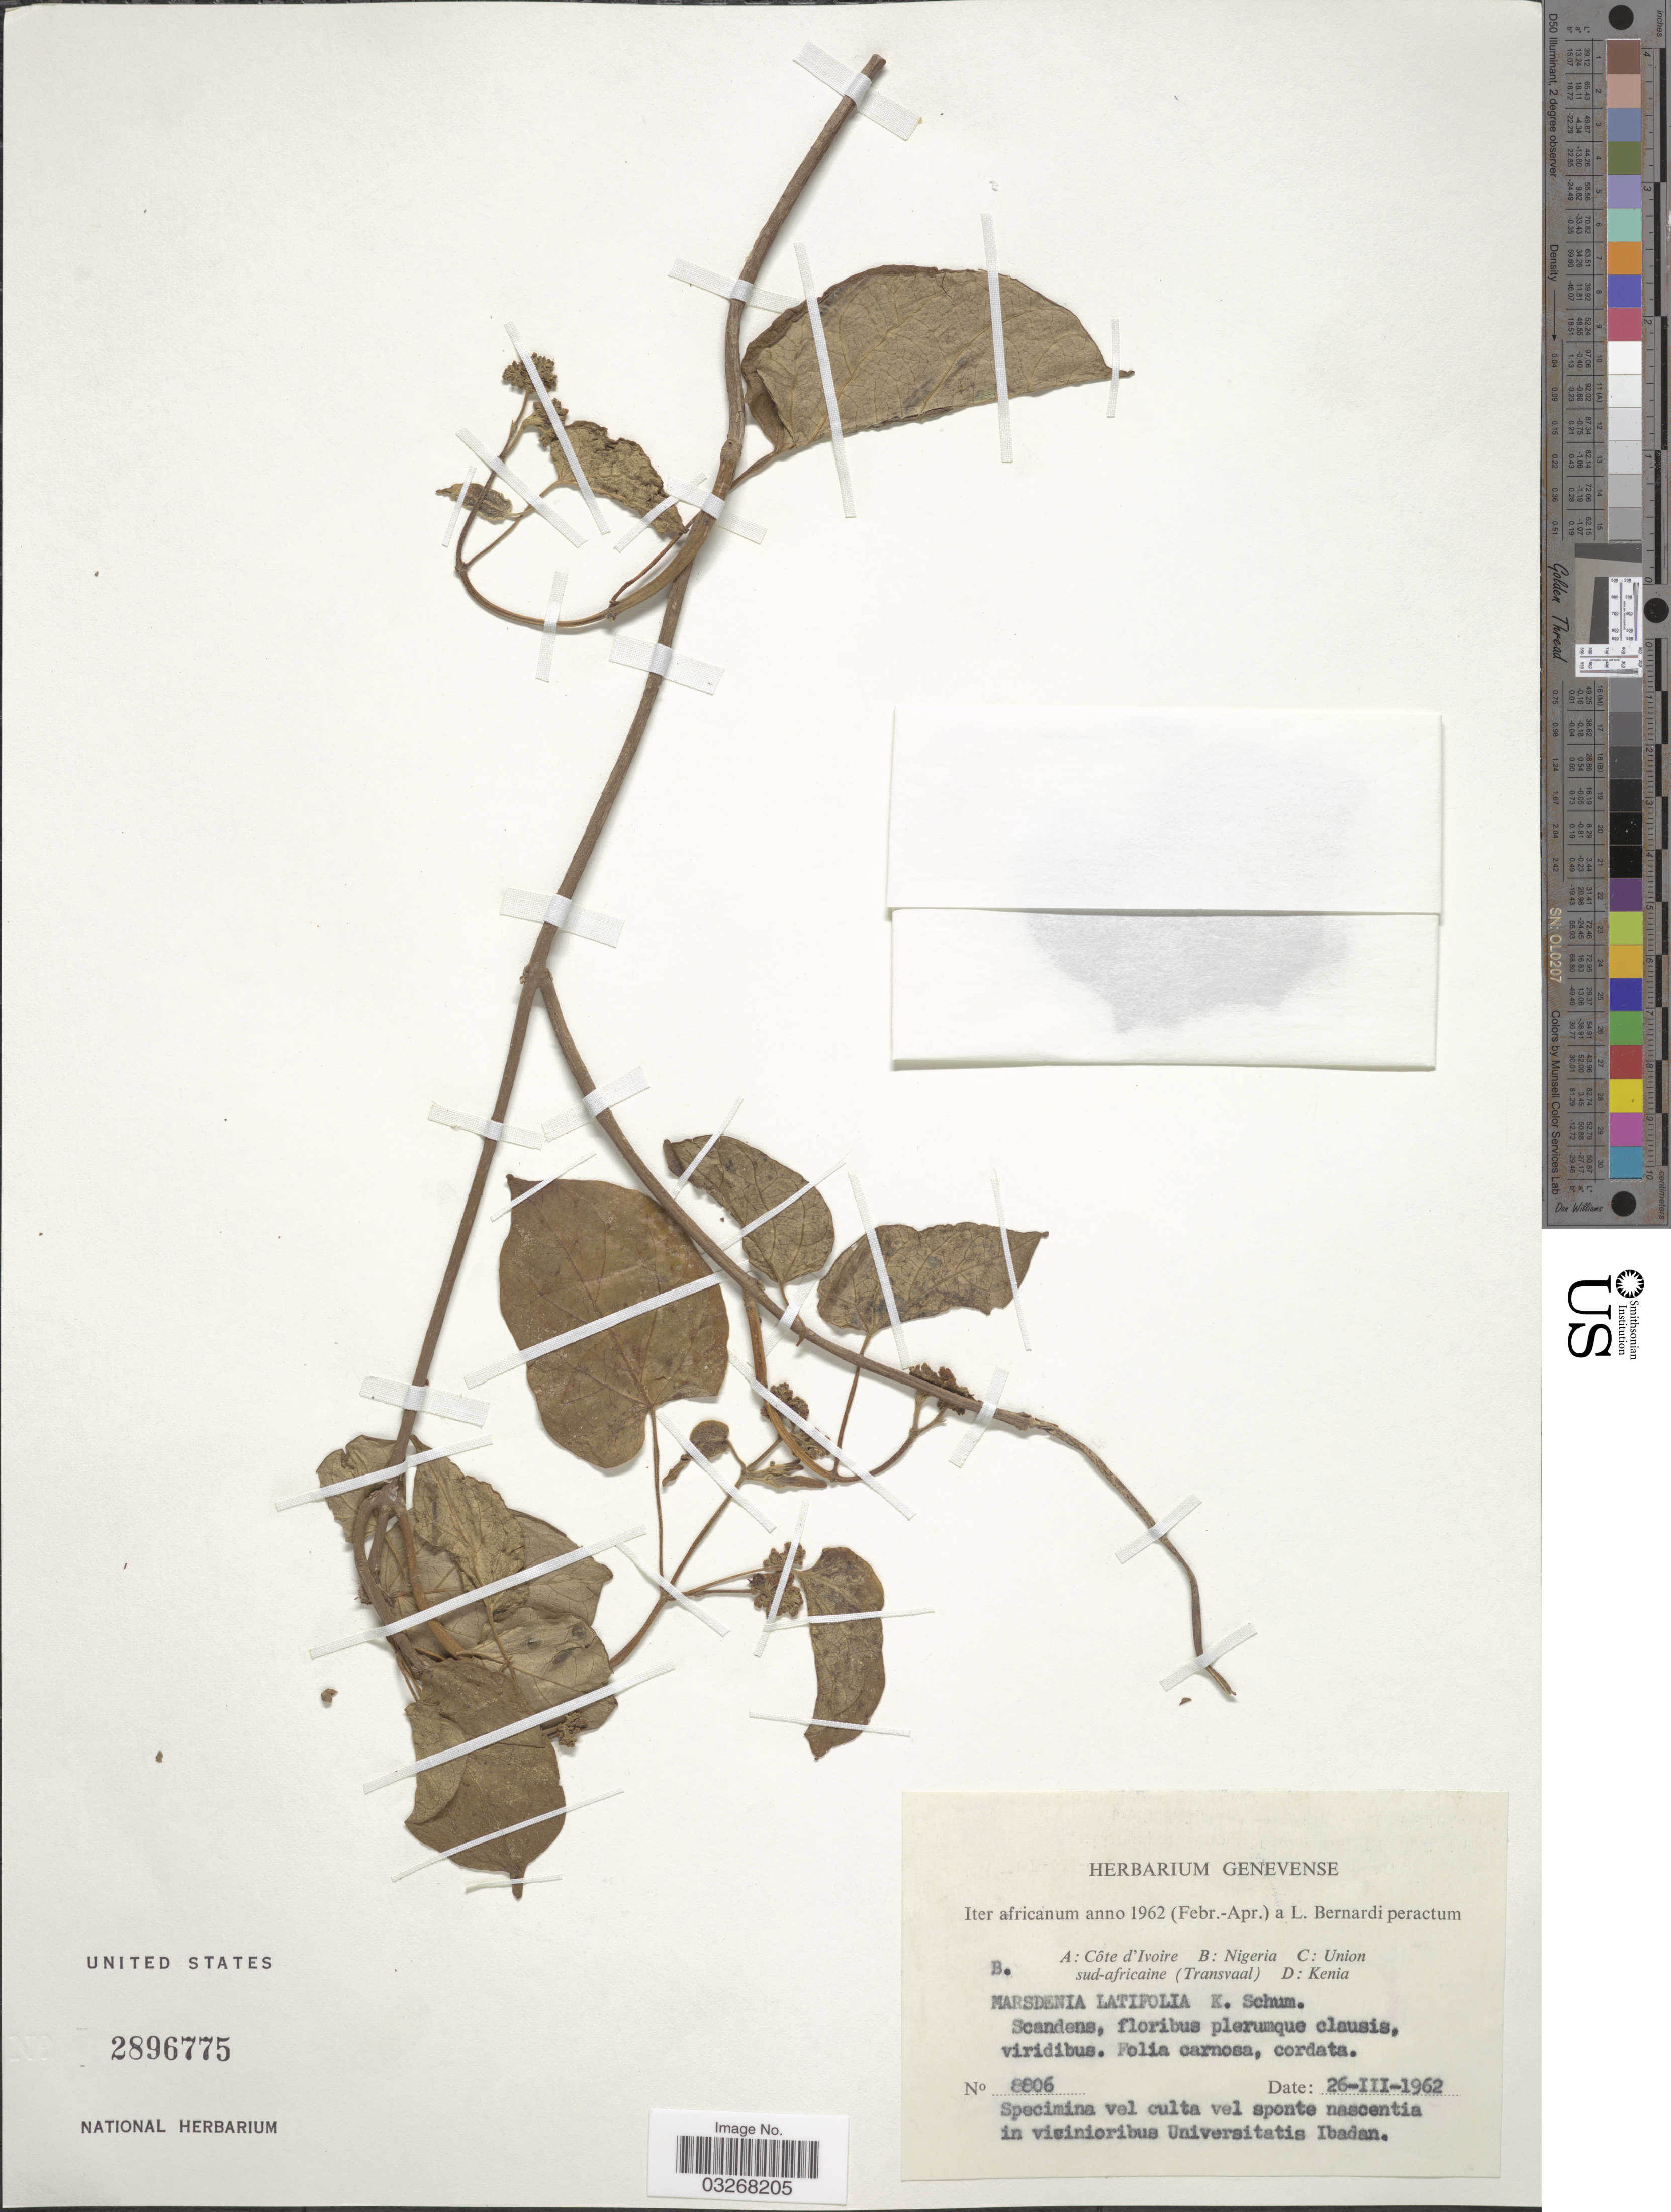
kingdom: Plantae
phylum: Tracheophyta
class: Magnoliopsida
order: Gentianales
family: Apocynaceae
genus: Marsdenia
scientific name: Marsdenia latifolia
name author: (Benth.) K. Schum.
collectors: L. Bernardi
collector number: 8806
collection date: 1962-03-26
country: Nigeria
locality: Vicinioribus Universitatis Ibadan.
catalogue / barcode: US 2896775